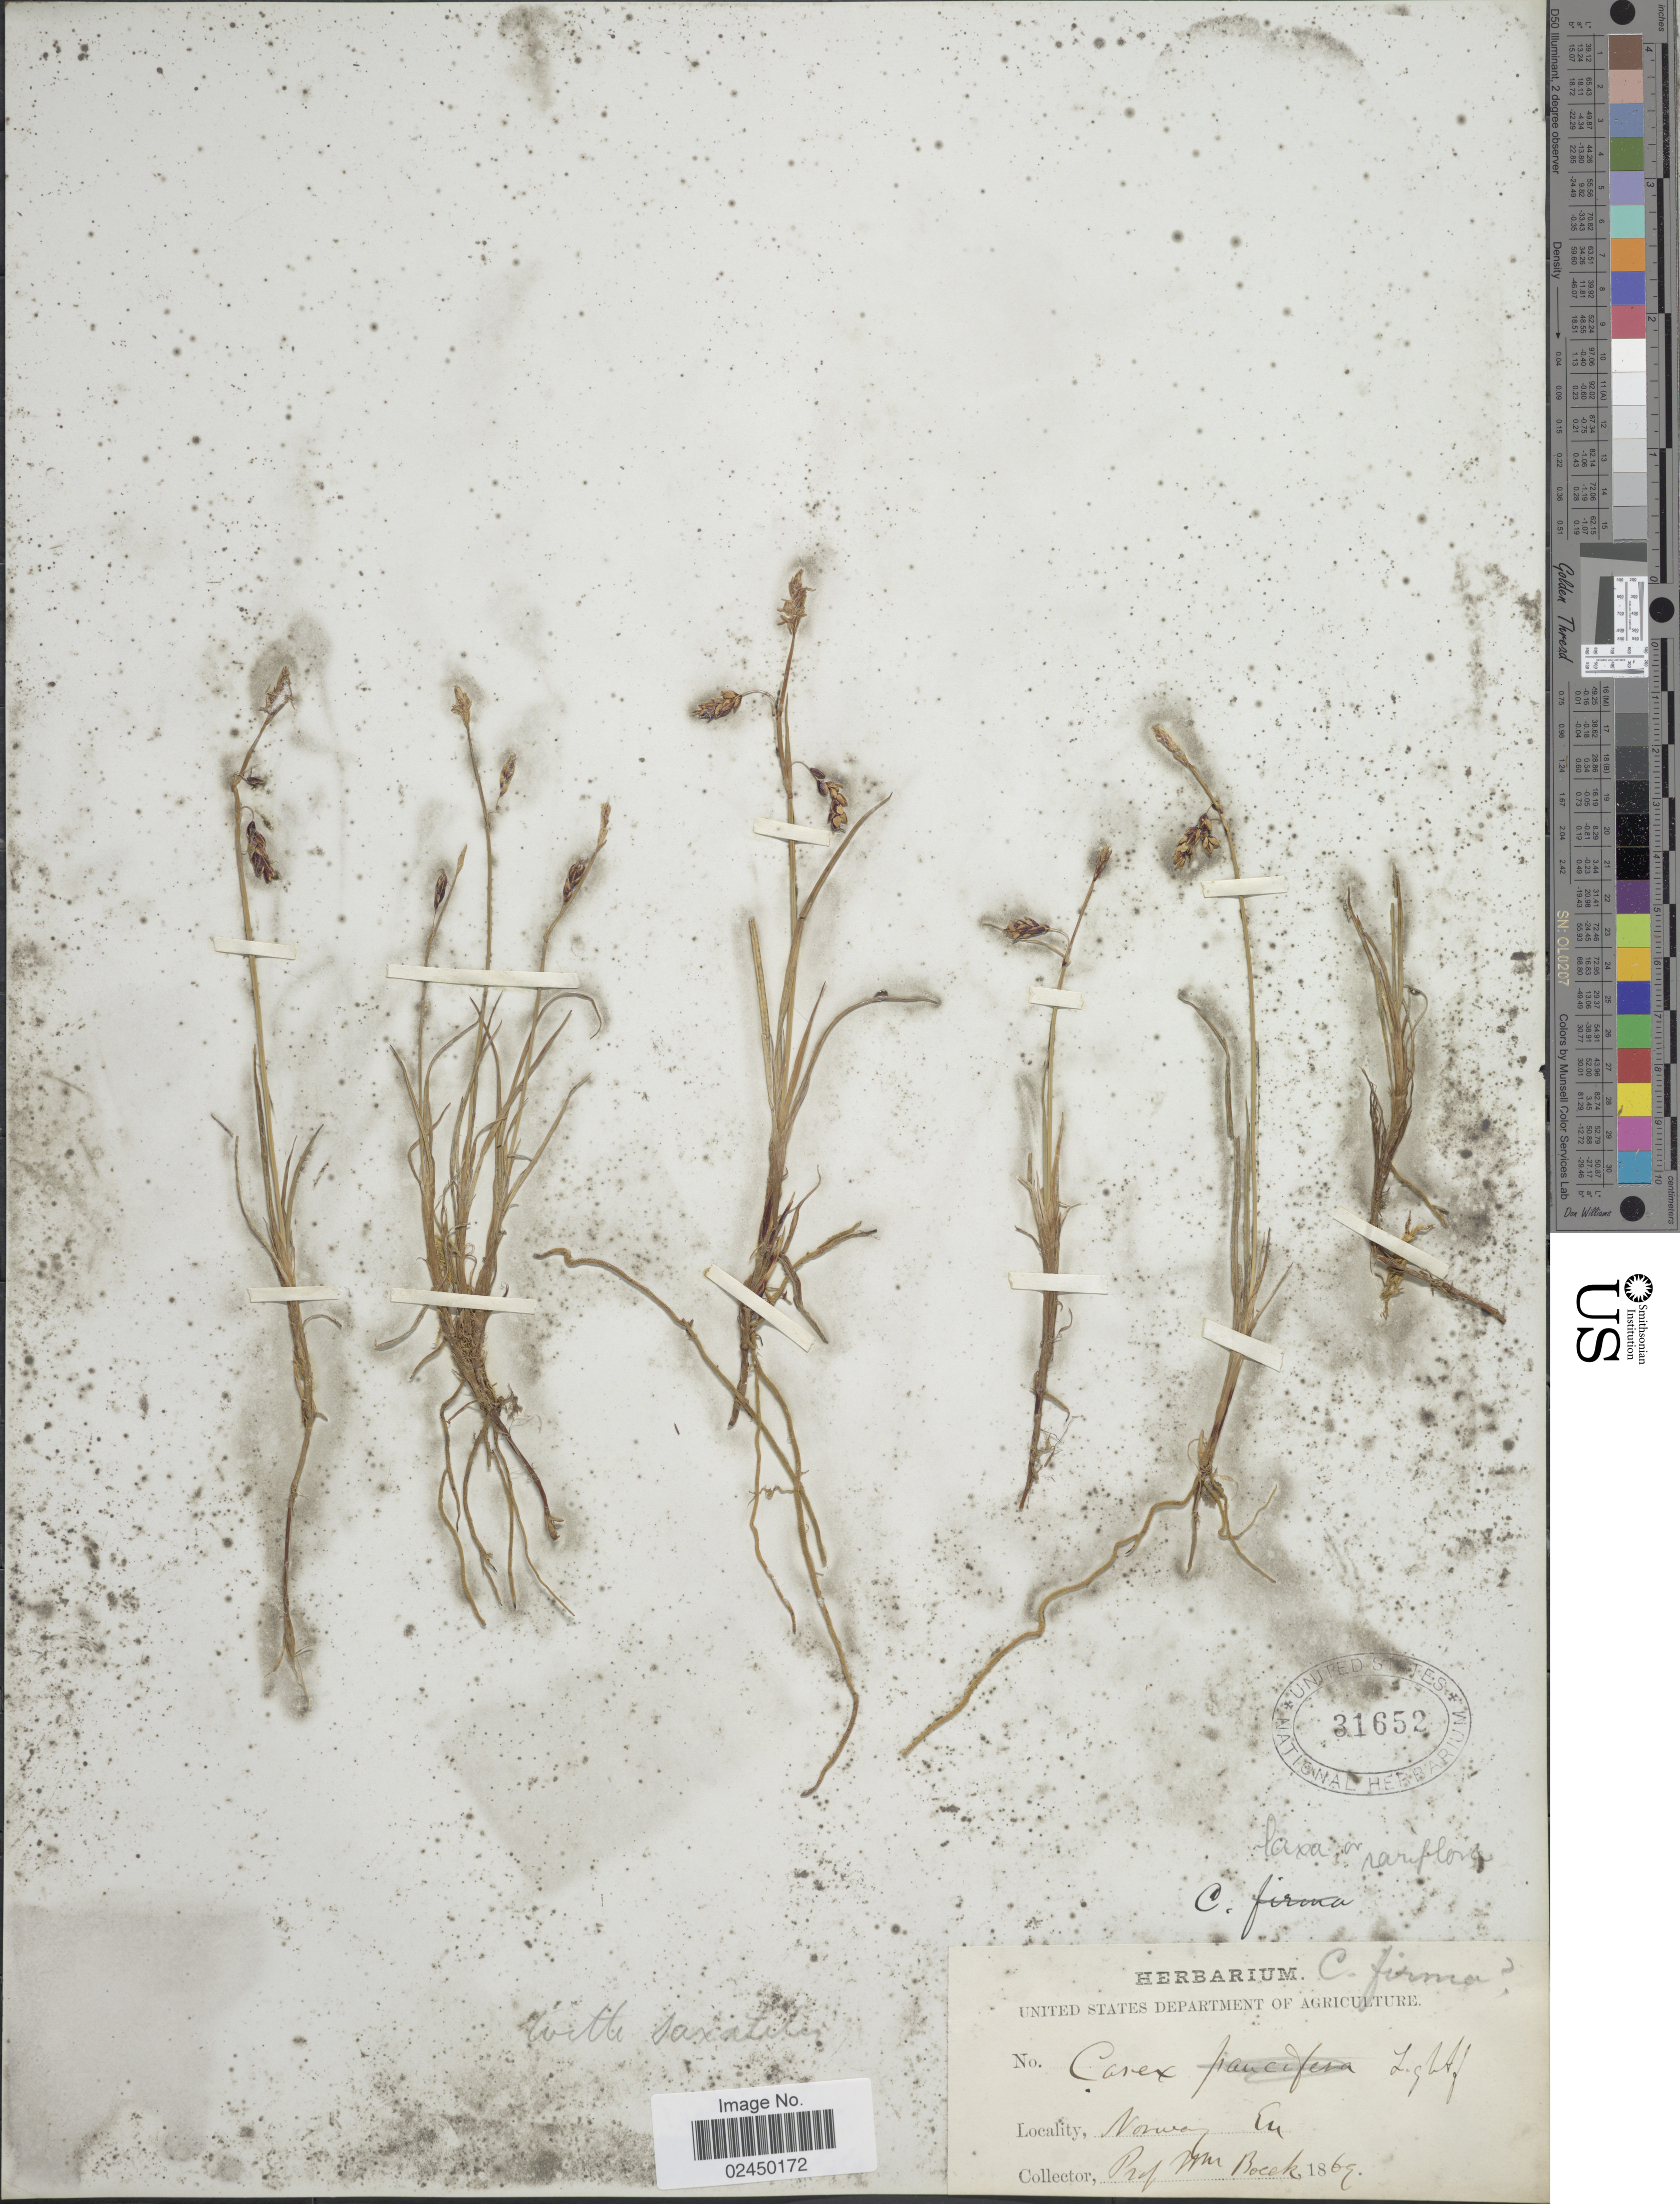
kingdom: Plantae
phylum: Tracheophyta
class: Liliopsida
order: Poales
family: Cyperaceae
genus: Carex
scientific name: Carex laxa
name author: Wahlenb.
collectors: P. Boeck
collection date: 1869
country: Norway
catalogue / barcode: US 31652